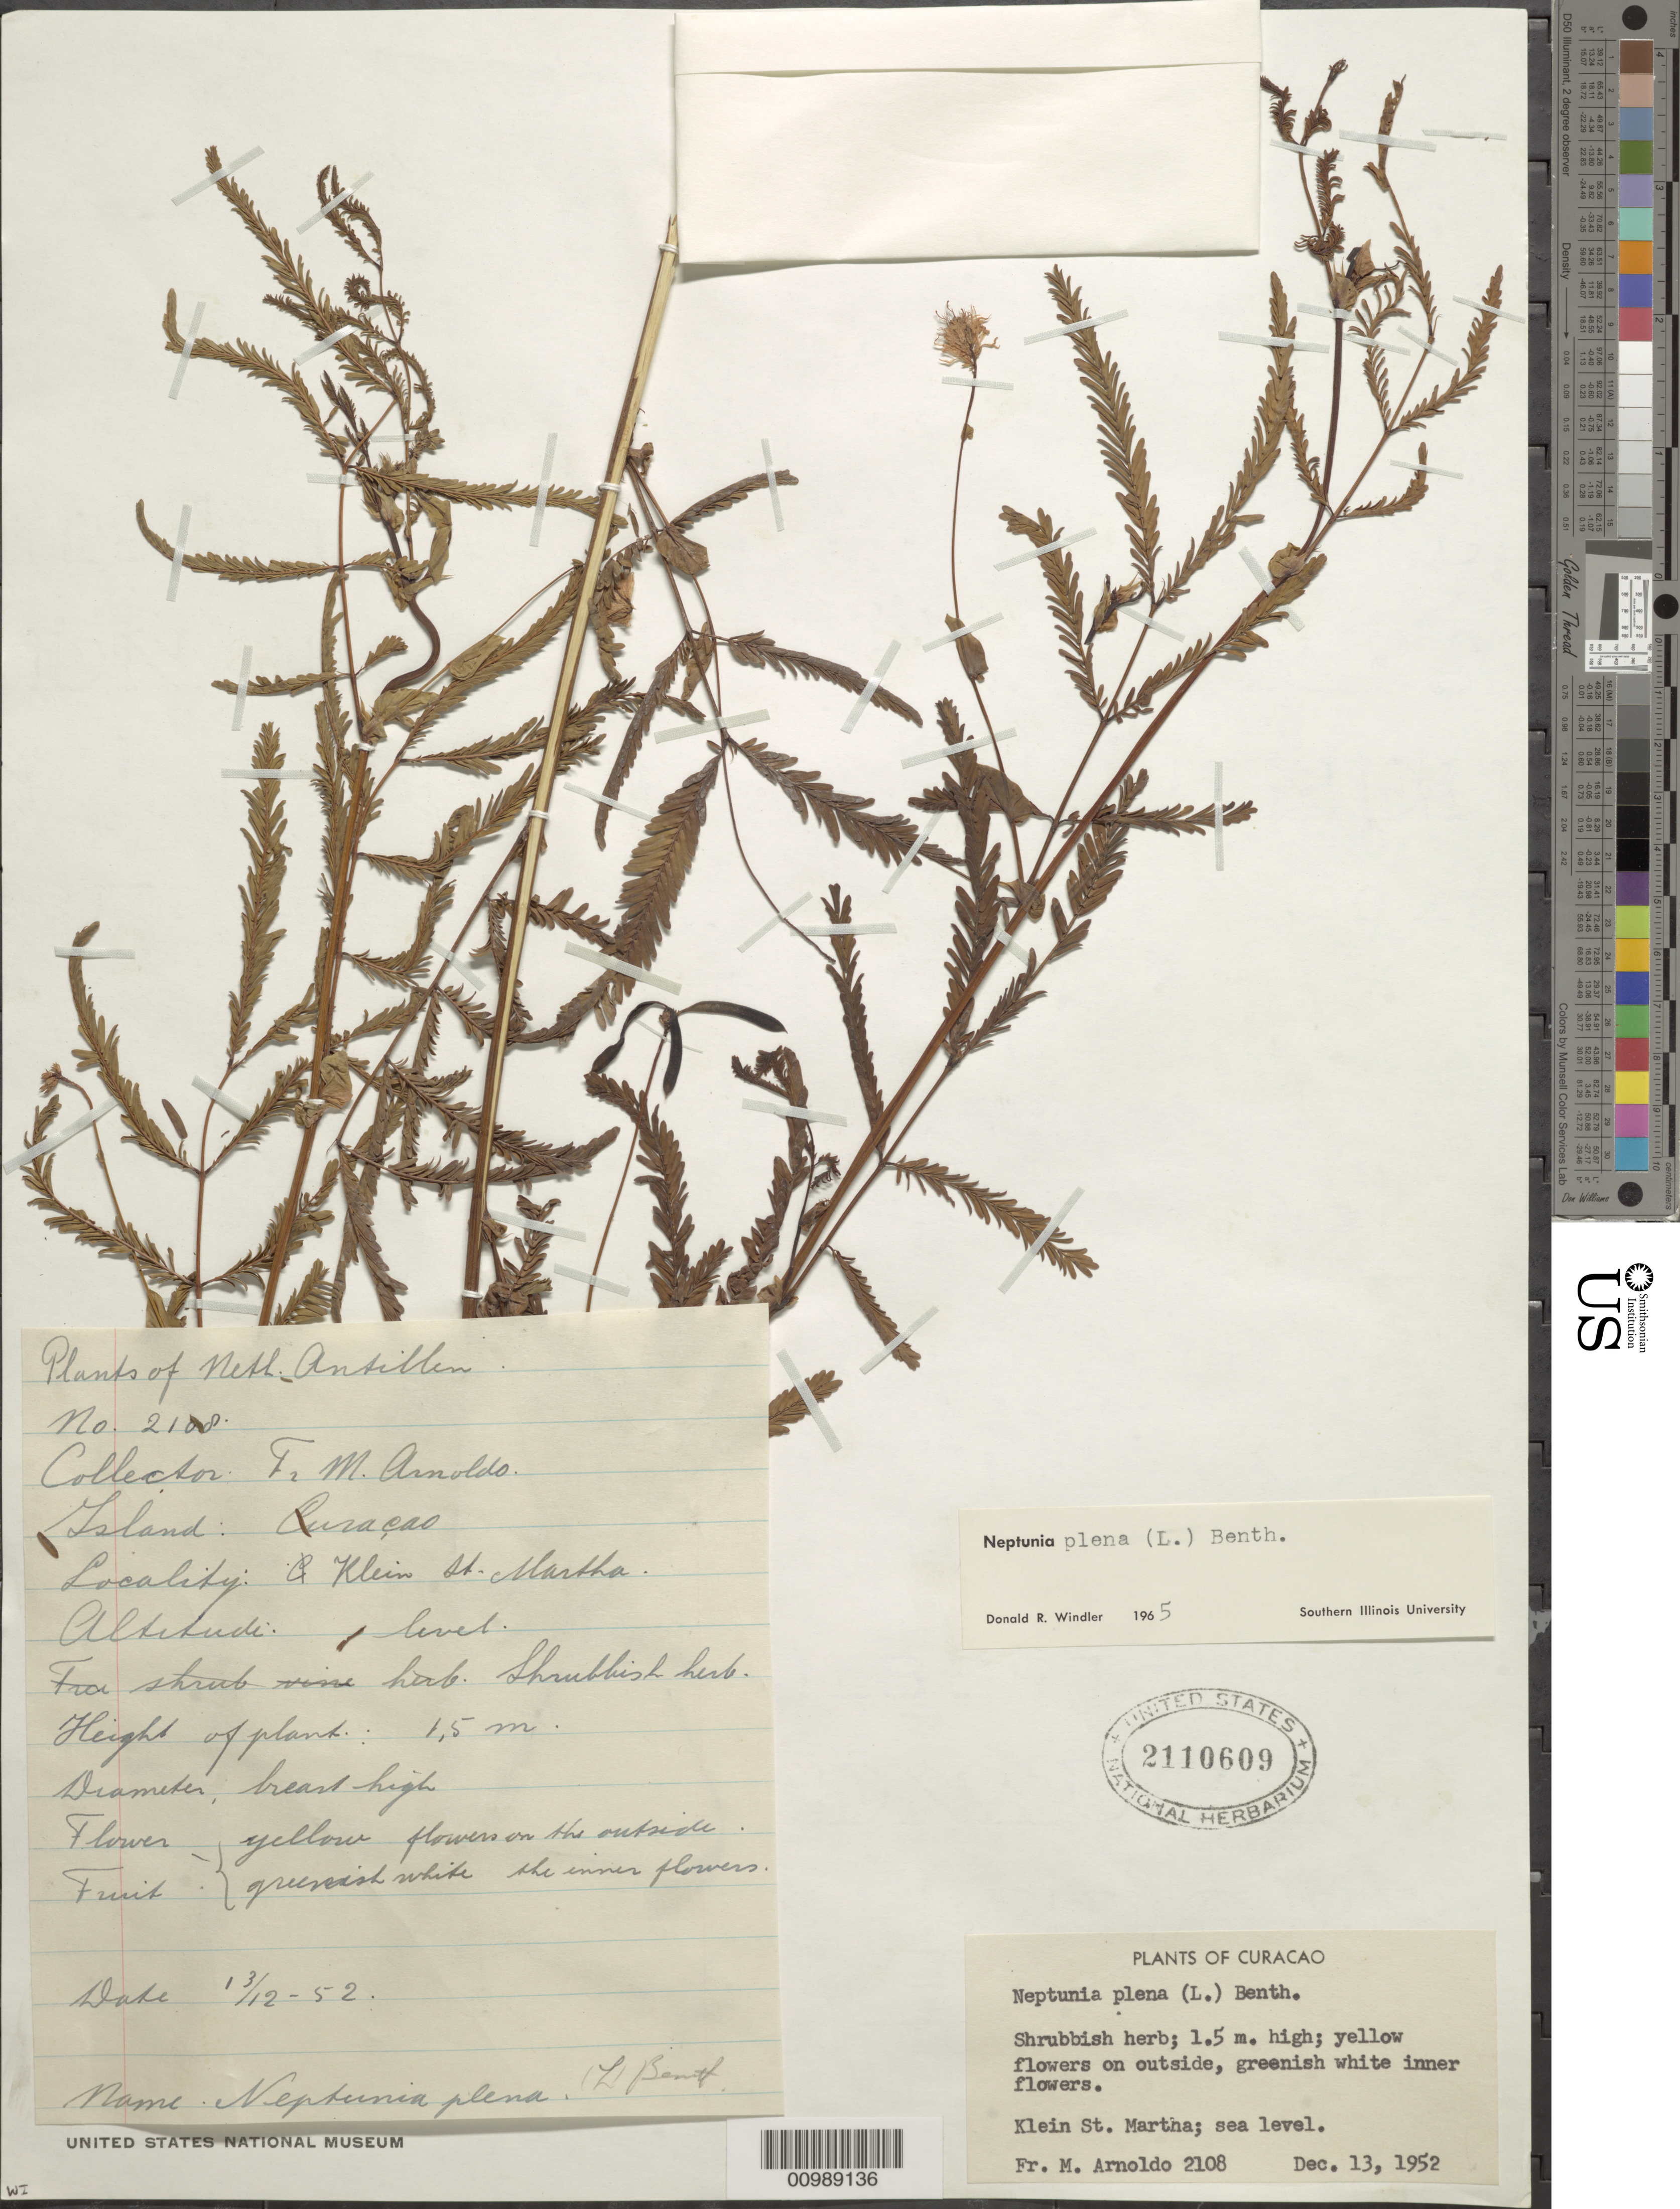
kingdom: Plantae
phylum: Tracheophyta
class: Magnoliopsida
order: Fabales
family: Fabaceae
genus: Neptunia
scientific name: Neptunia plena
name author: (L.) Benth.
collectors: N. Arnoldo-Broeders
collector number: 2108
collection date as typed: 13 Dec 1952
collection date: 1952-12-13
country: Curaçao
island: Curaçao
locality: Klein St. Martha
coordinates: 0 N, 0 E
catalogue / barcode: US 2110609